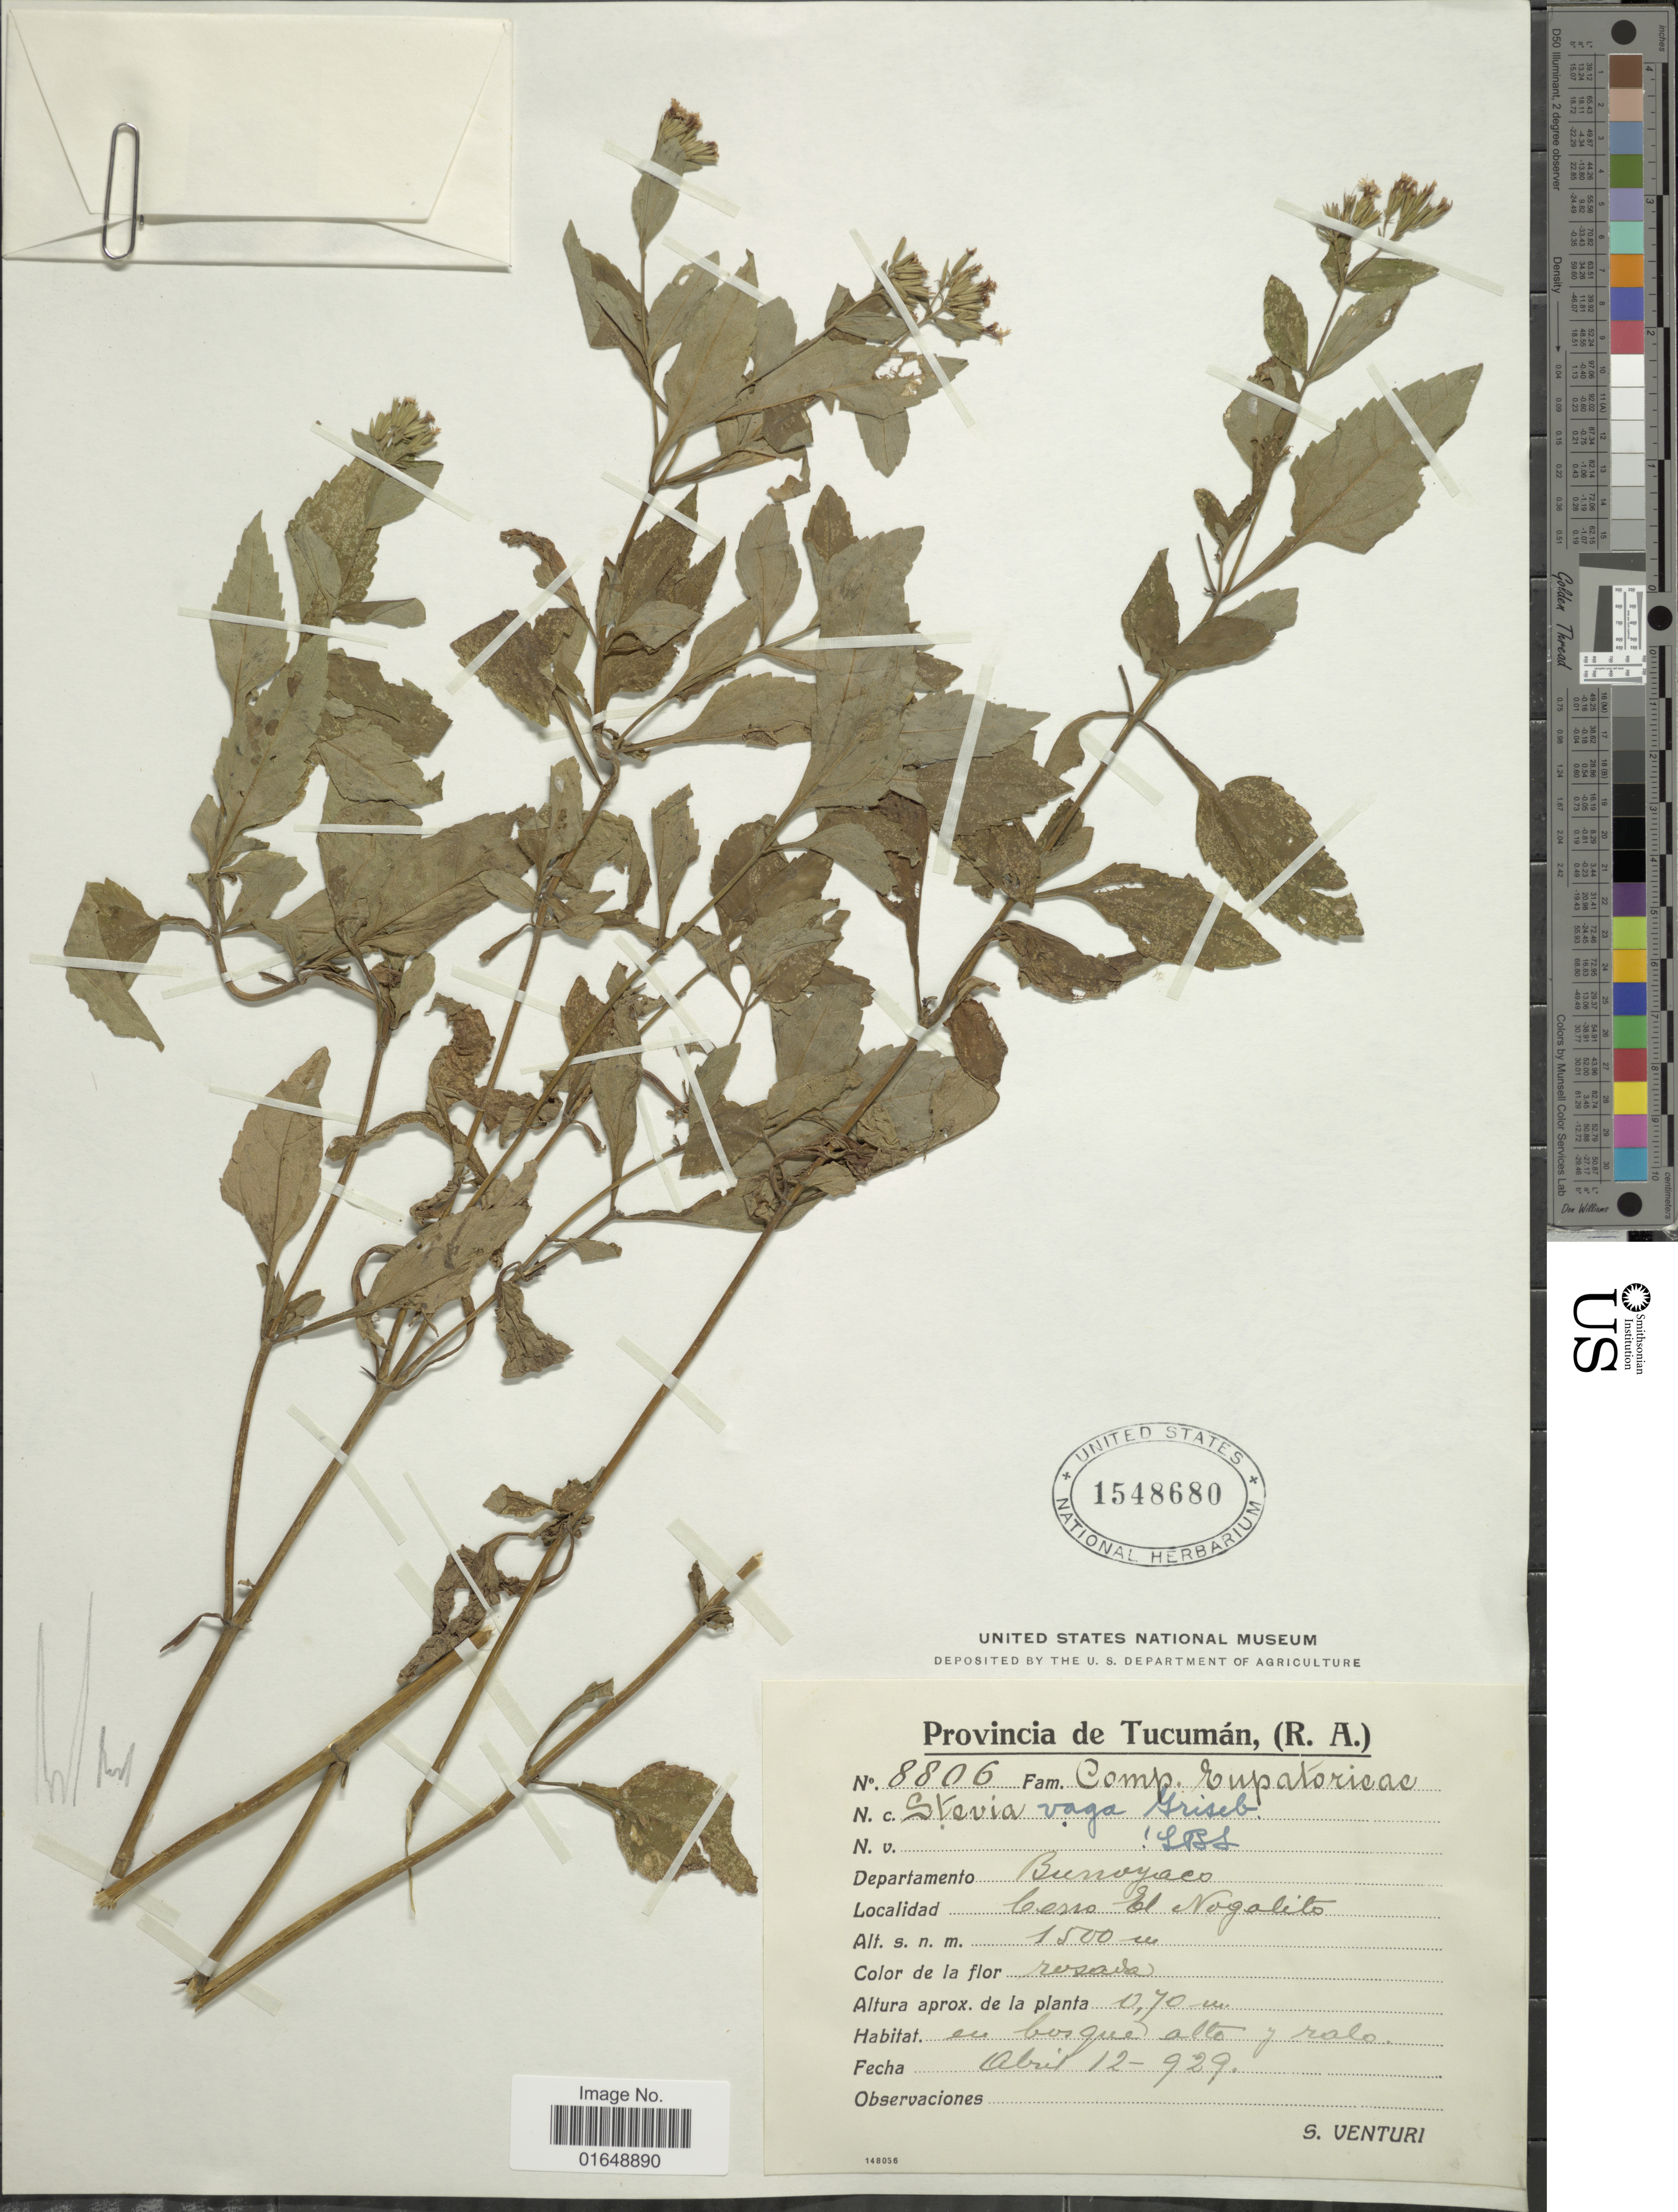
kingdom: Plantae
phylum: Tracheophyta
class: Magnoliopsida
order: Asterales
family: Asteraceae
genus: Stevia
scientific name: Stevia vaga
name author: Griseb.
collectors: S. Venturi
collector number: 8806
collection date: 1929-04-12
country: Argentina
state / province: Tucuman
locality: Provincia de Tucumán, (R.A.). Departamento Bunoyaco. Cerro El Nogalito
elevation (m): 1500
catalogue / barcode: US 1548680